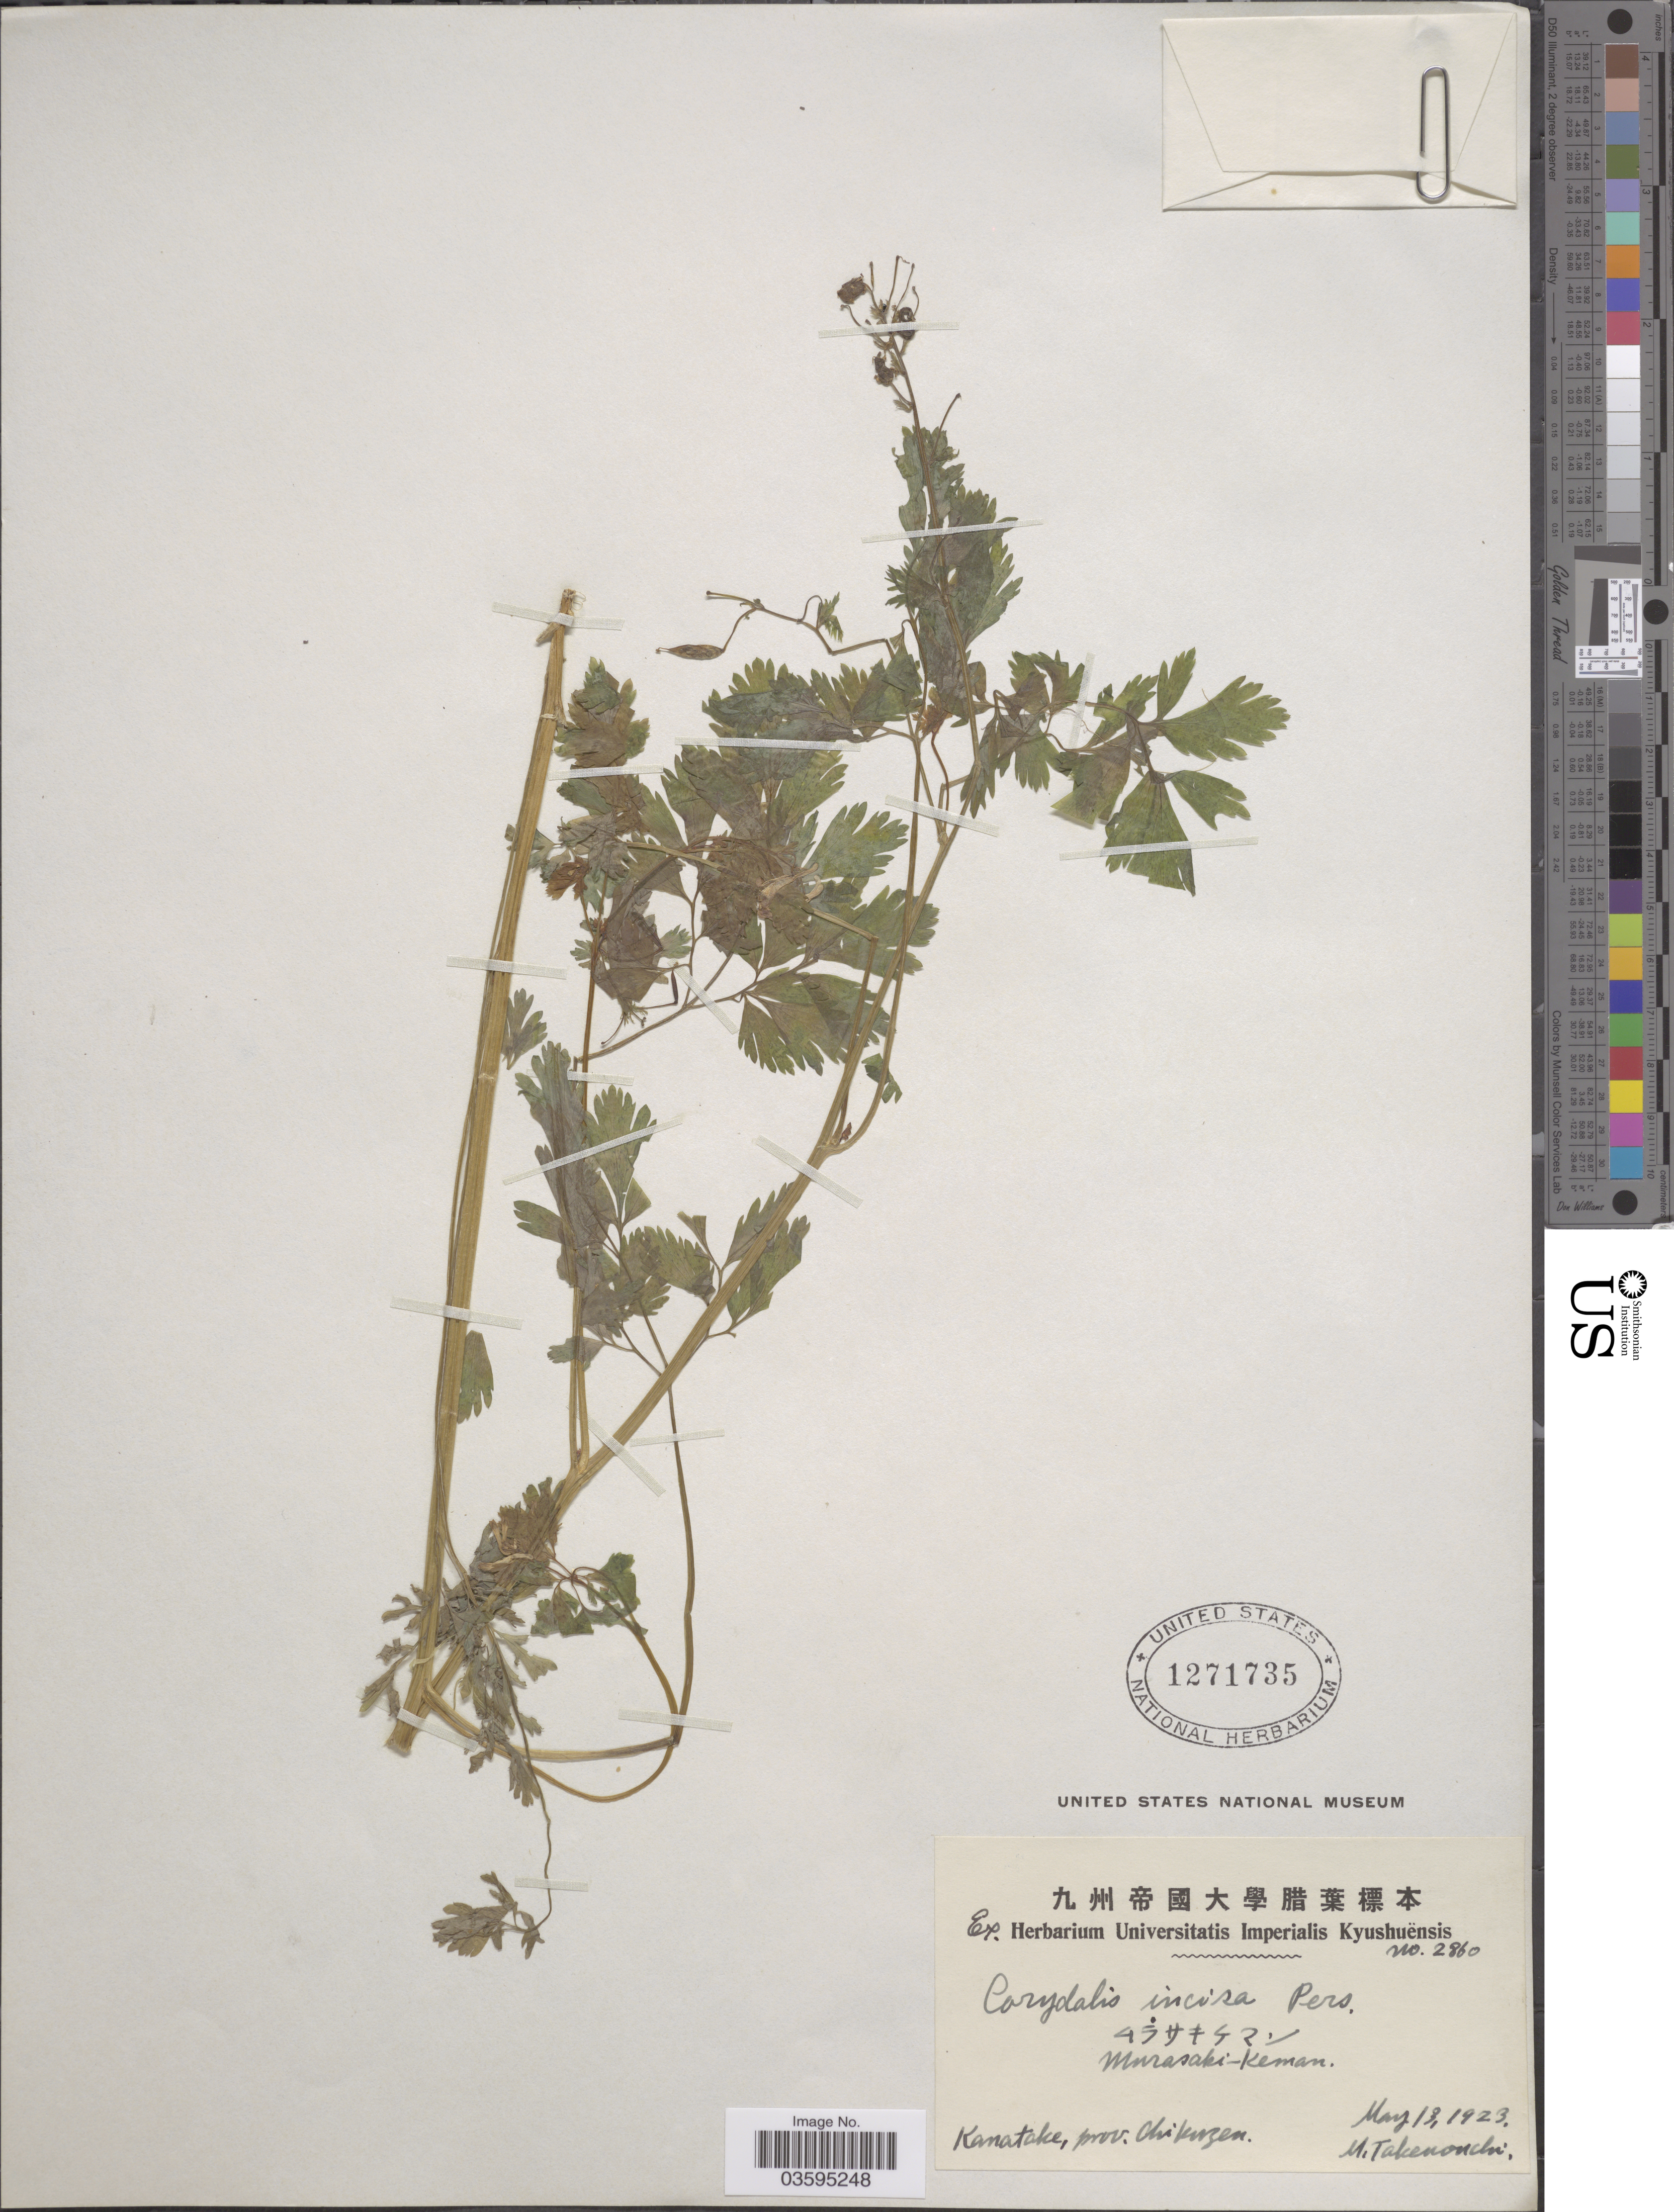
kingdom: Plantae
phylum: Tracheophyta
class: Magnoliopsida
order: Ranunculales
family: Papaveraceae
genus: Corydalis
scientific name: Corydalis incisa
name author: (Thunb.) Pers.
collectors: M. Takenonchi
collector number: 2860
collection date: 1923-05-13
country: Japan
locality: Kanatake, prov. Chikuzen.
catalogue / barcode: US 1271735